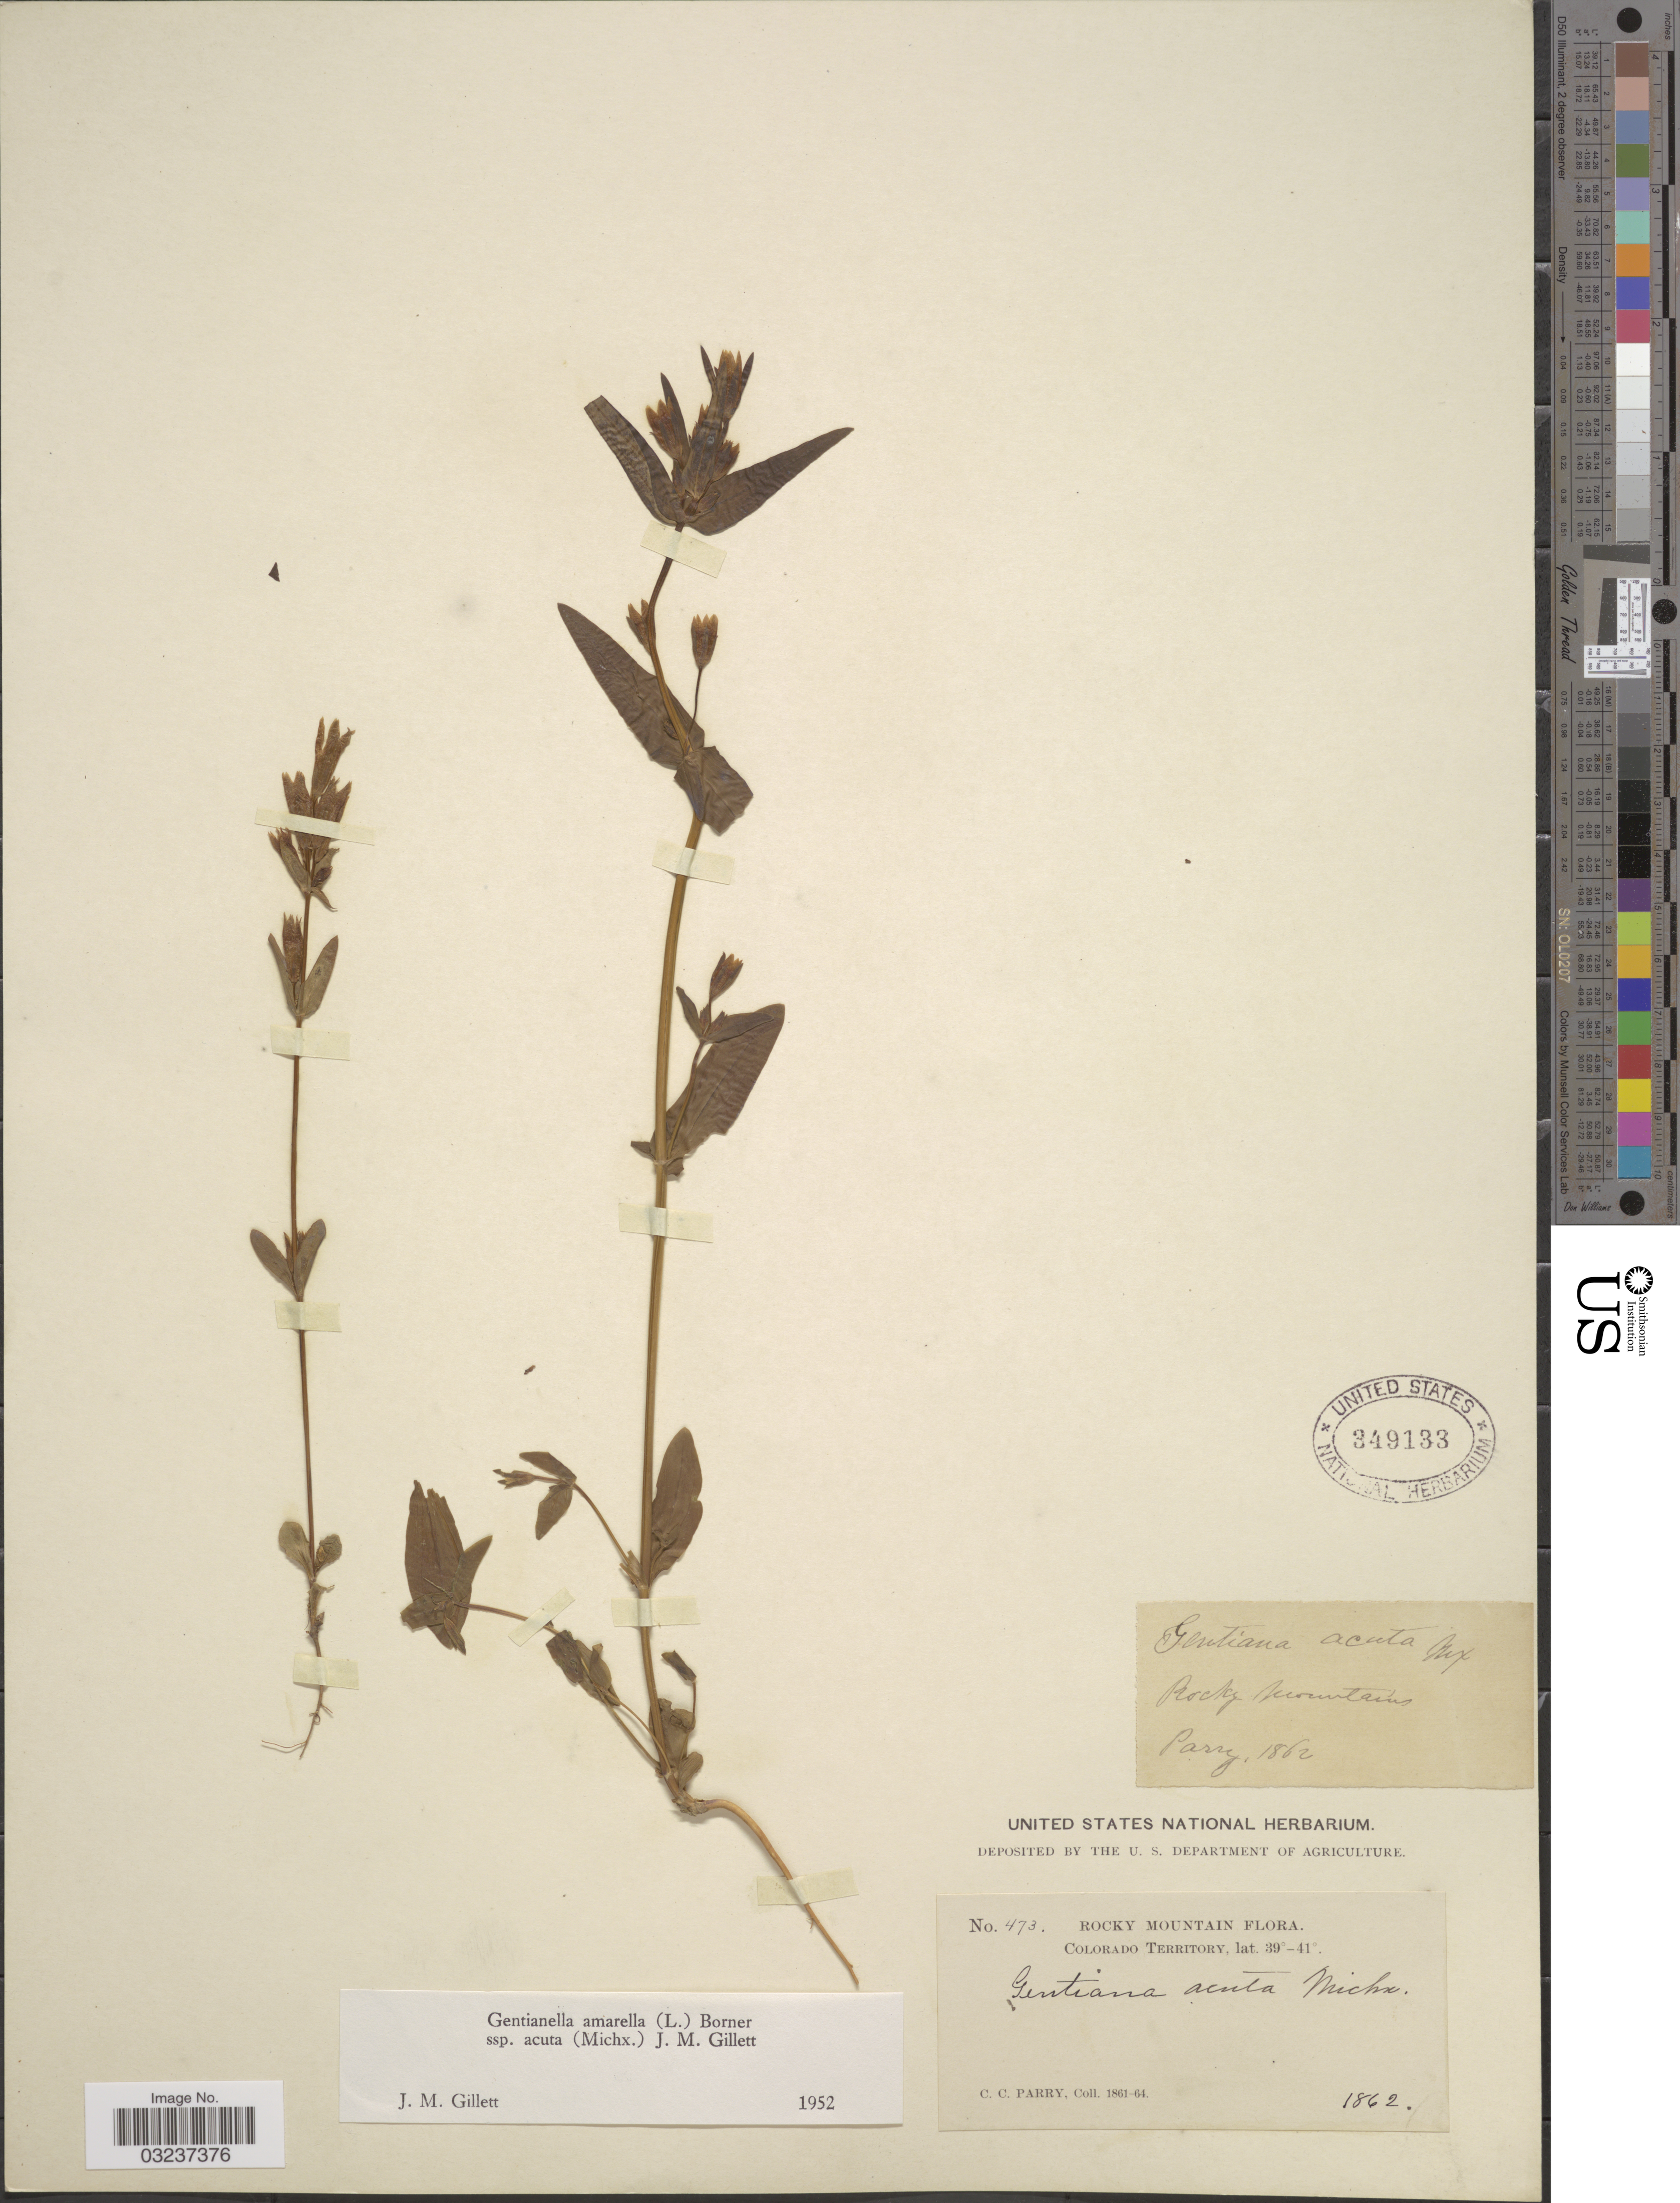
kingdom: Plantae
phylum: Tracheophyta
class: Magnoliopsida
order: Gentianales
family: Gentianaceae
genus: Gentianella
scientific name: Gentianella amarella subsp. acuta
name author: (Michx.) J.M. Gillett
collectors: C. C. Parry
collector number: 473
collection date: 1862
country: United States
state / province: Colorado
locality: Rocky Mountains.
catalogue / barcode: US 349133